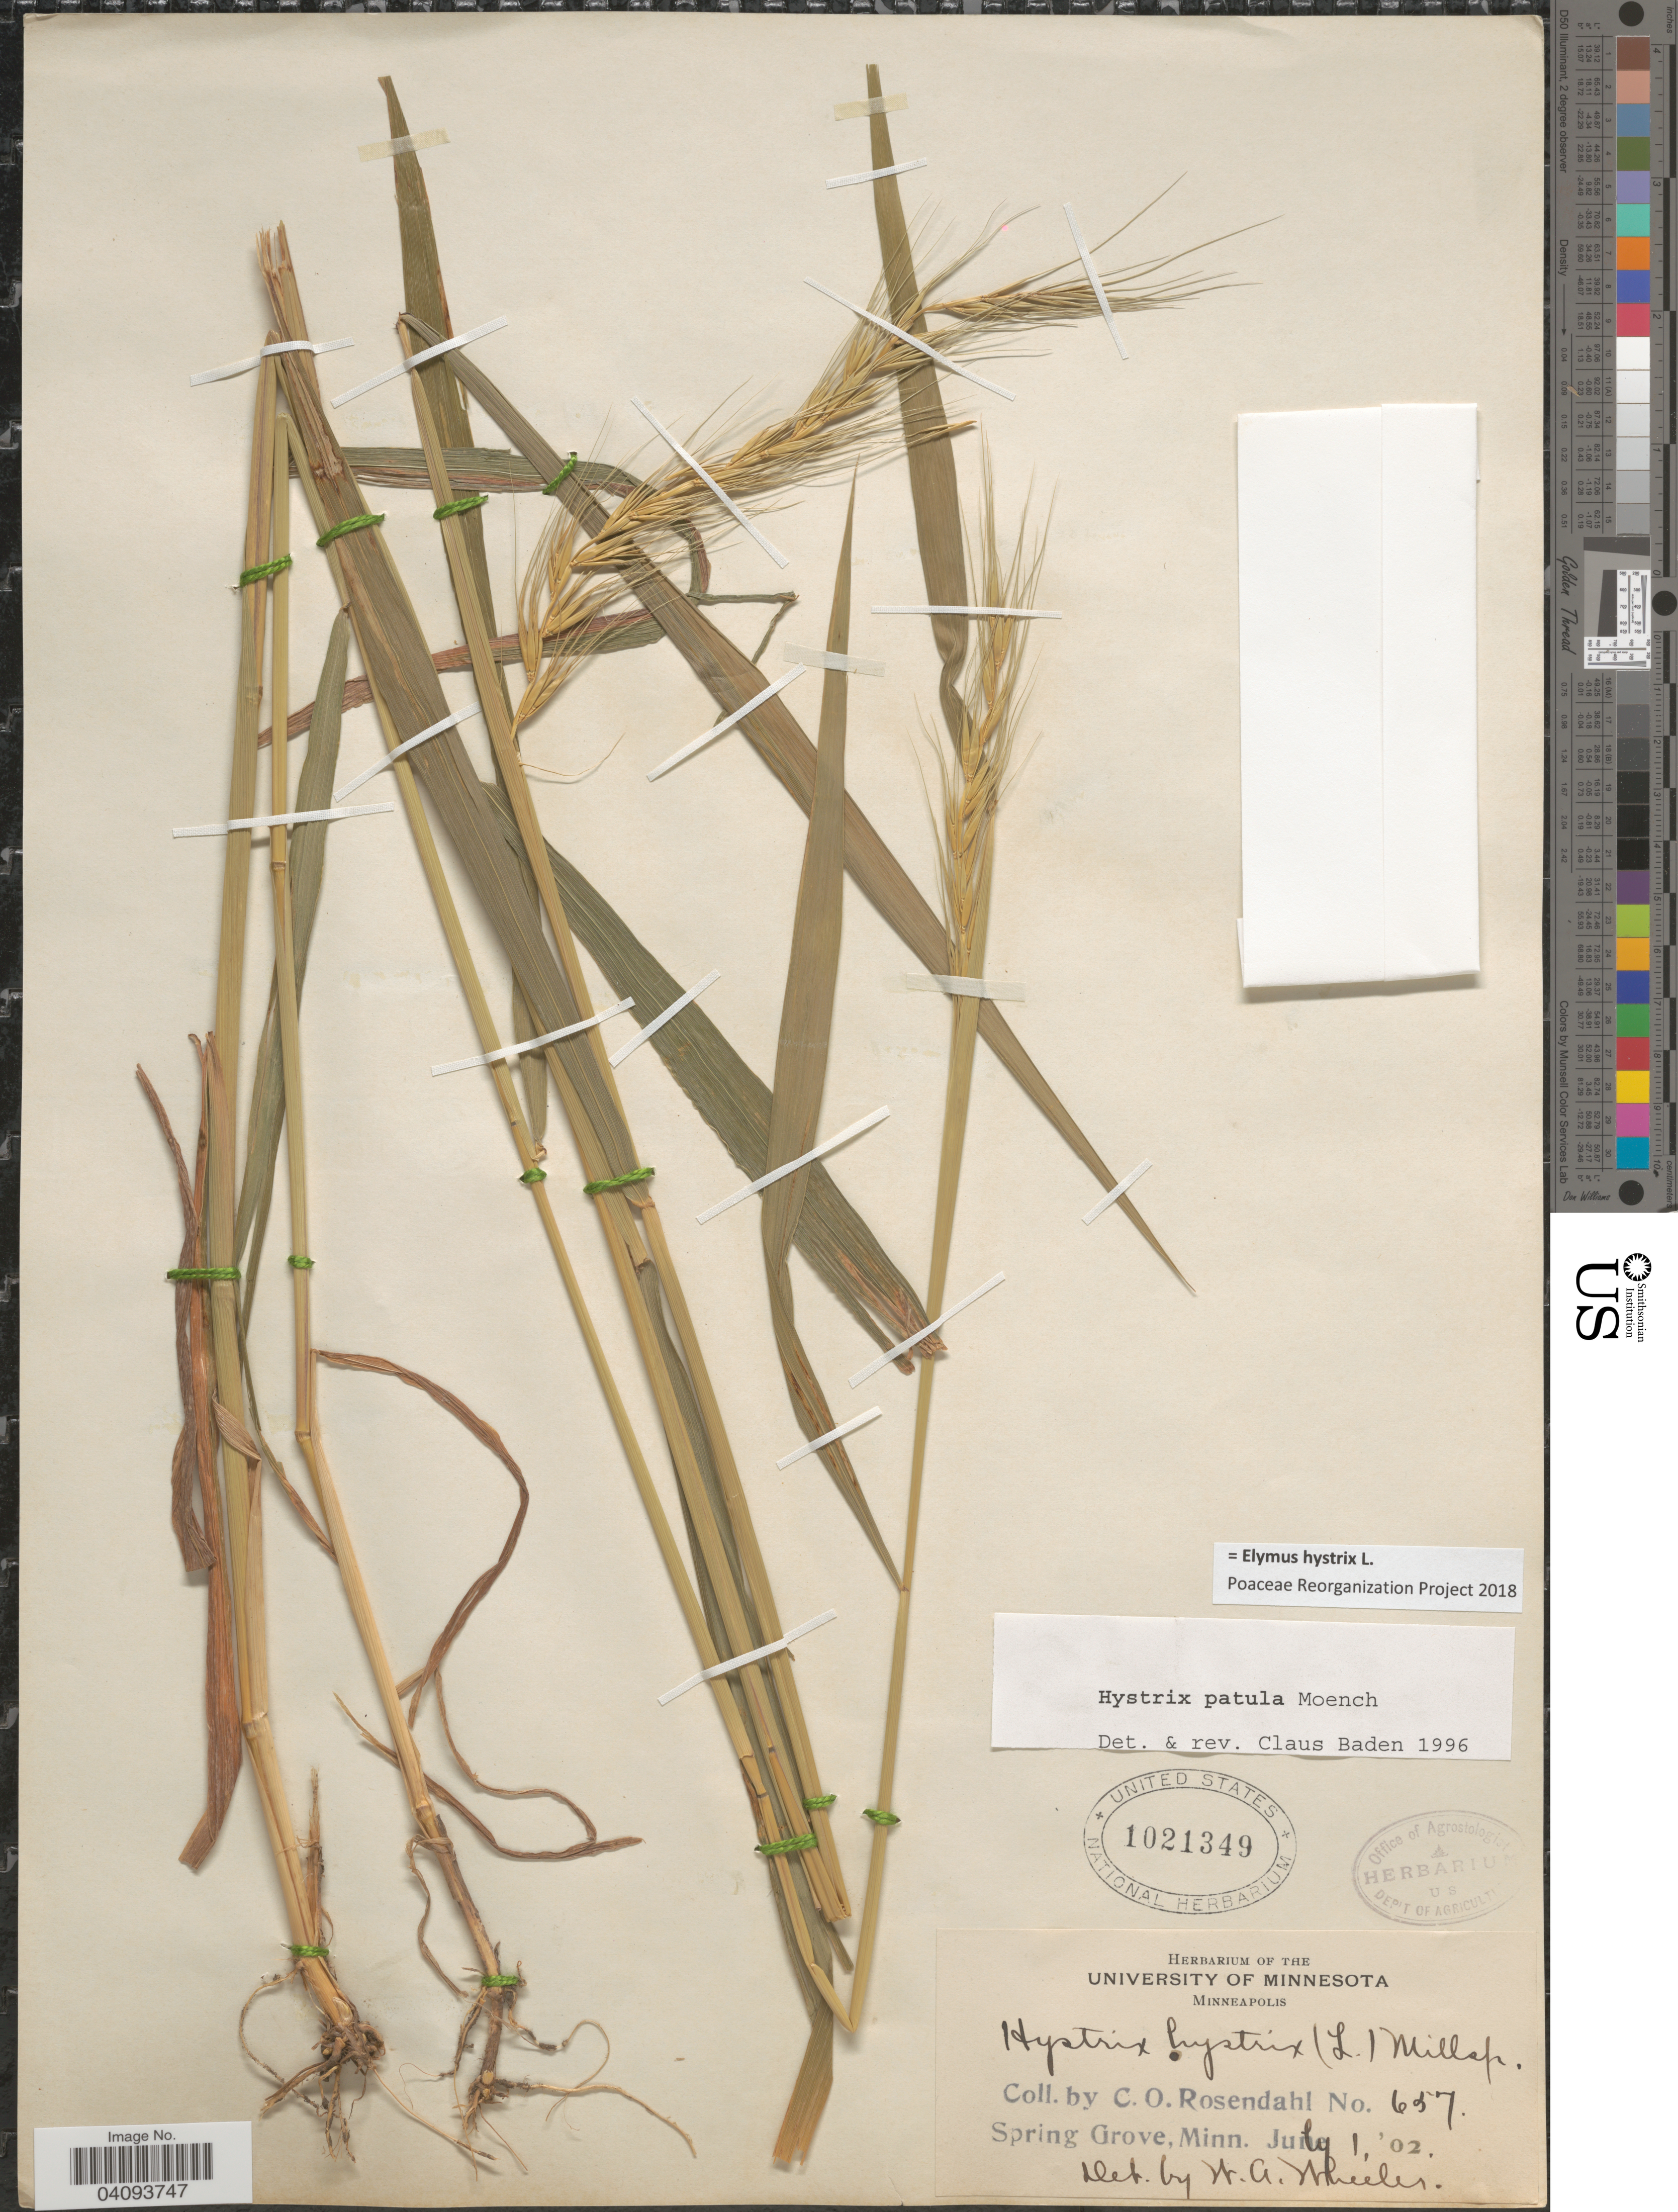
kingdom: Plantae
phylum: Tracheophyta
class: Liliopsida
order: Poales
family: Poaceae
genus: Elymus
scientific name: Elymus hystrix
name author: L.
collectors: C. O. Rosendahl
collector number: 657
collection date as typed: Transcribed d/m/y: 1/7/2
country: United States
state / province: Minnesota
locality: Spring Grove.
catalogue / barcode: US 1021349